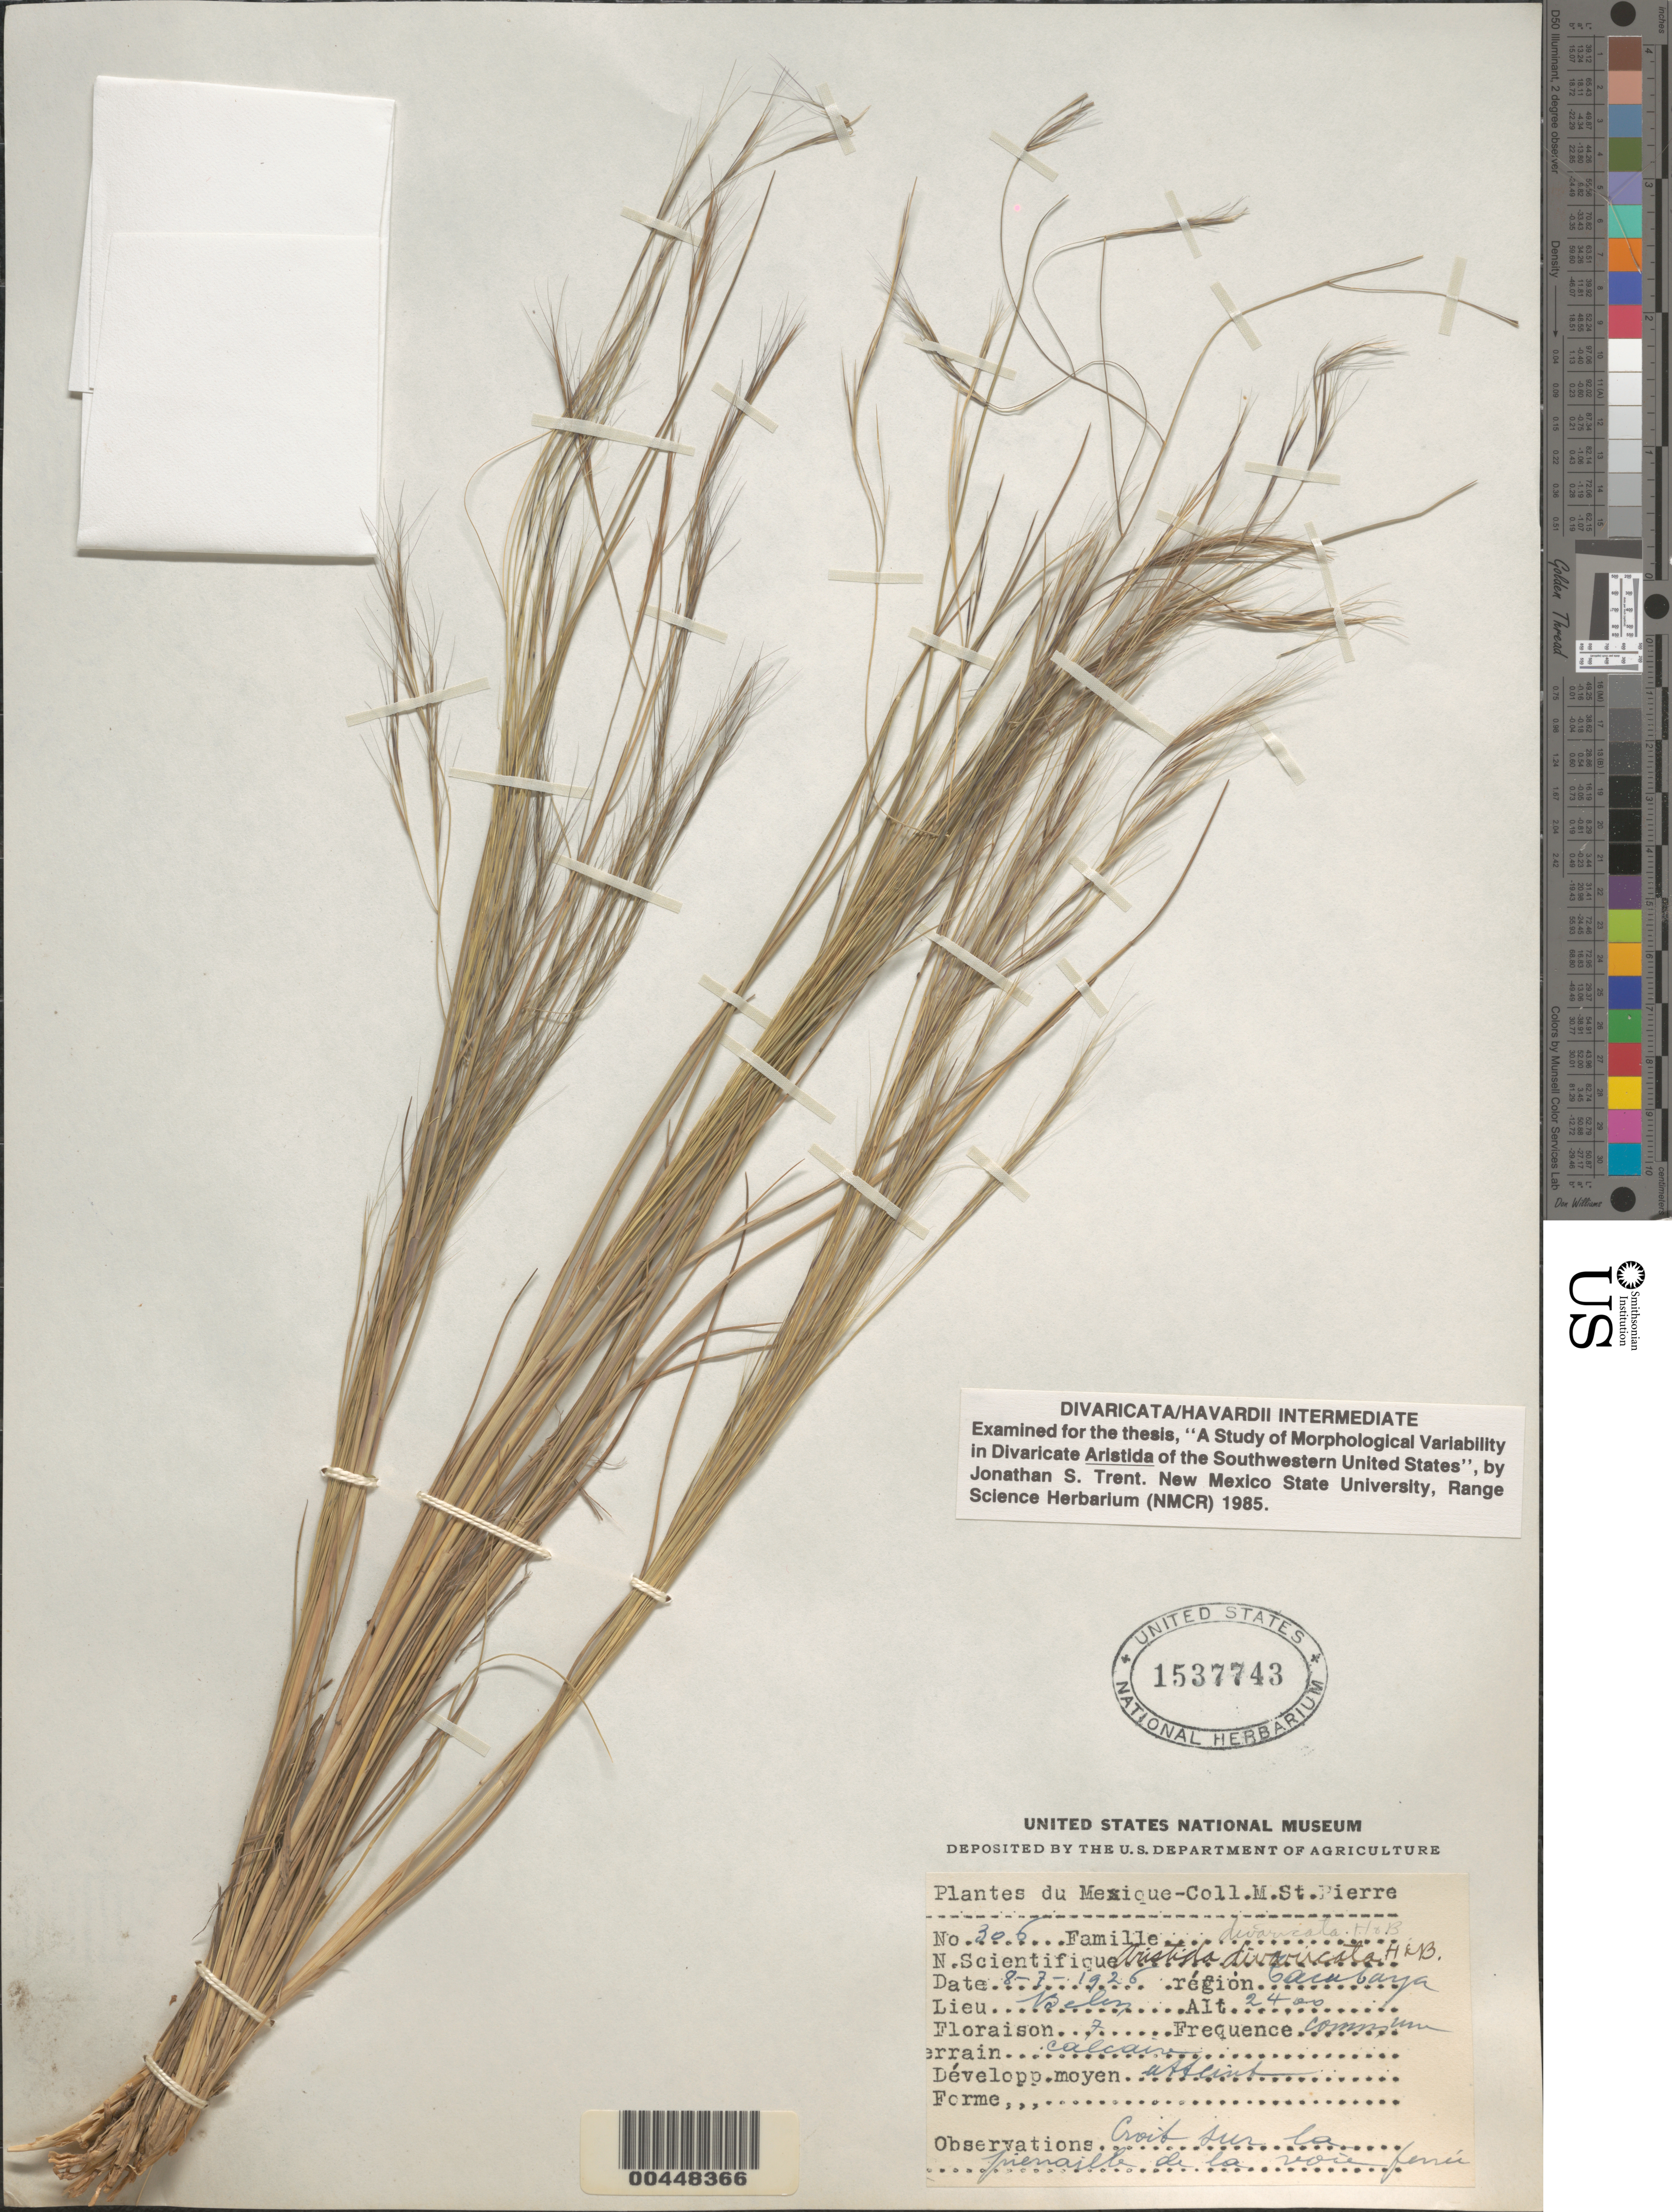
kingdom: Plantae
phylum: Tracheophyta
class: Liliopsida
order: Poales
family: Poaceae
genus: Aristida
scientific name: Aristida divaricata/havardii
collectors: M. Saint-Pierre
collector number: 306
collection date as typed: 7 Aug 1926 or 8 Jul 1926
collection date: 1926-07-08 or 1926-08-07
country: Mexico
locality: Cainbaya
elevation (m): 732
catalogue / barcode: US 1537743